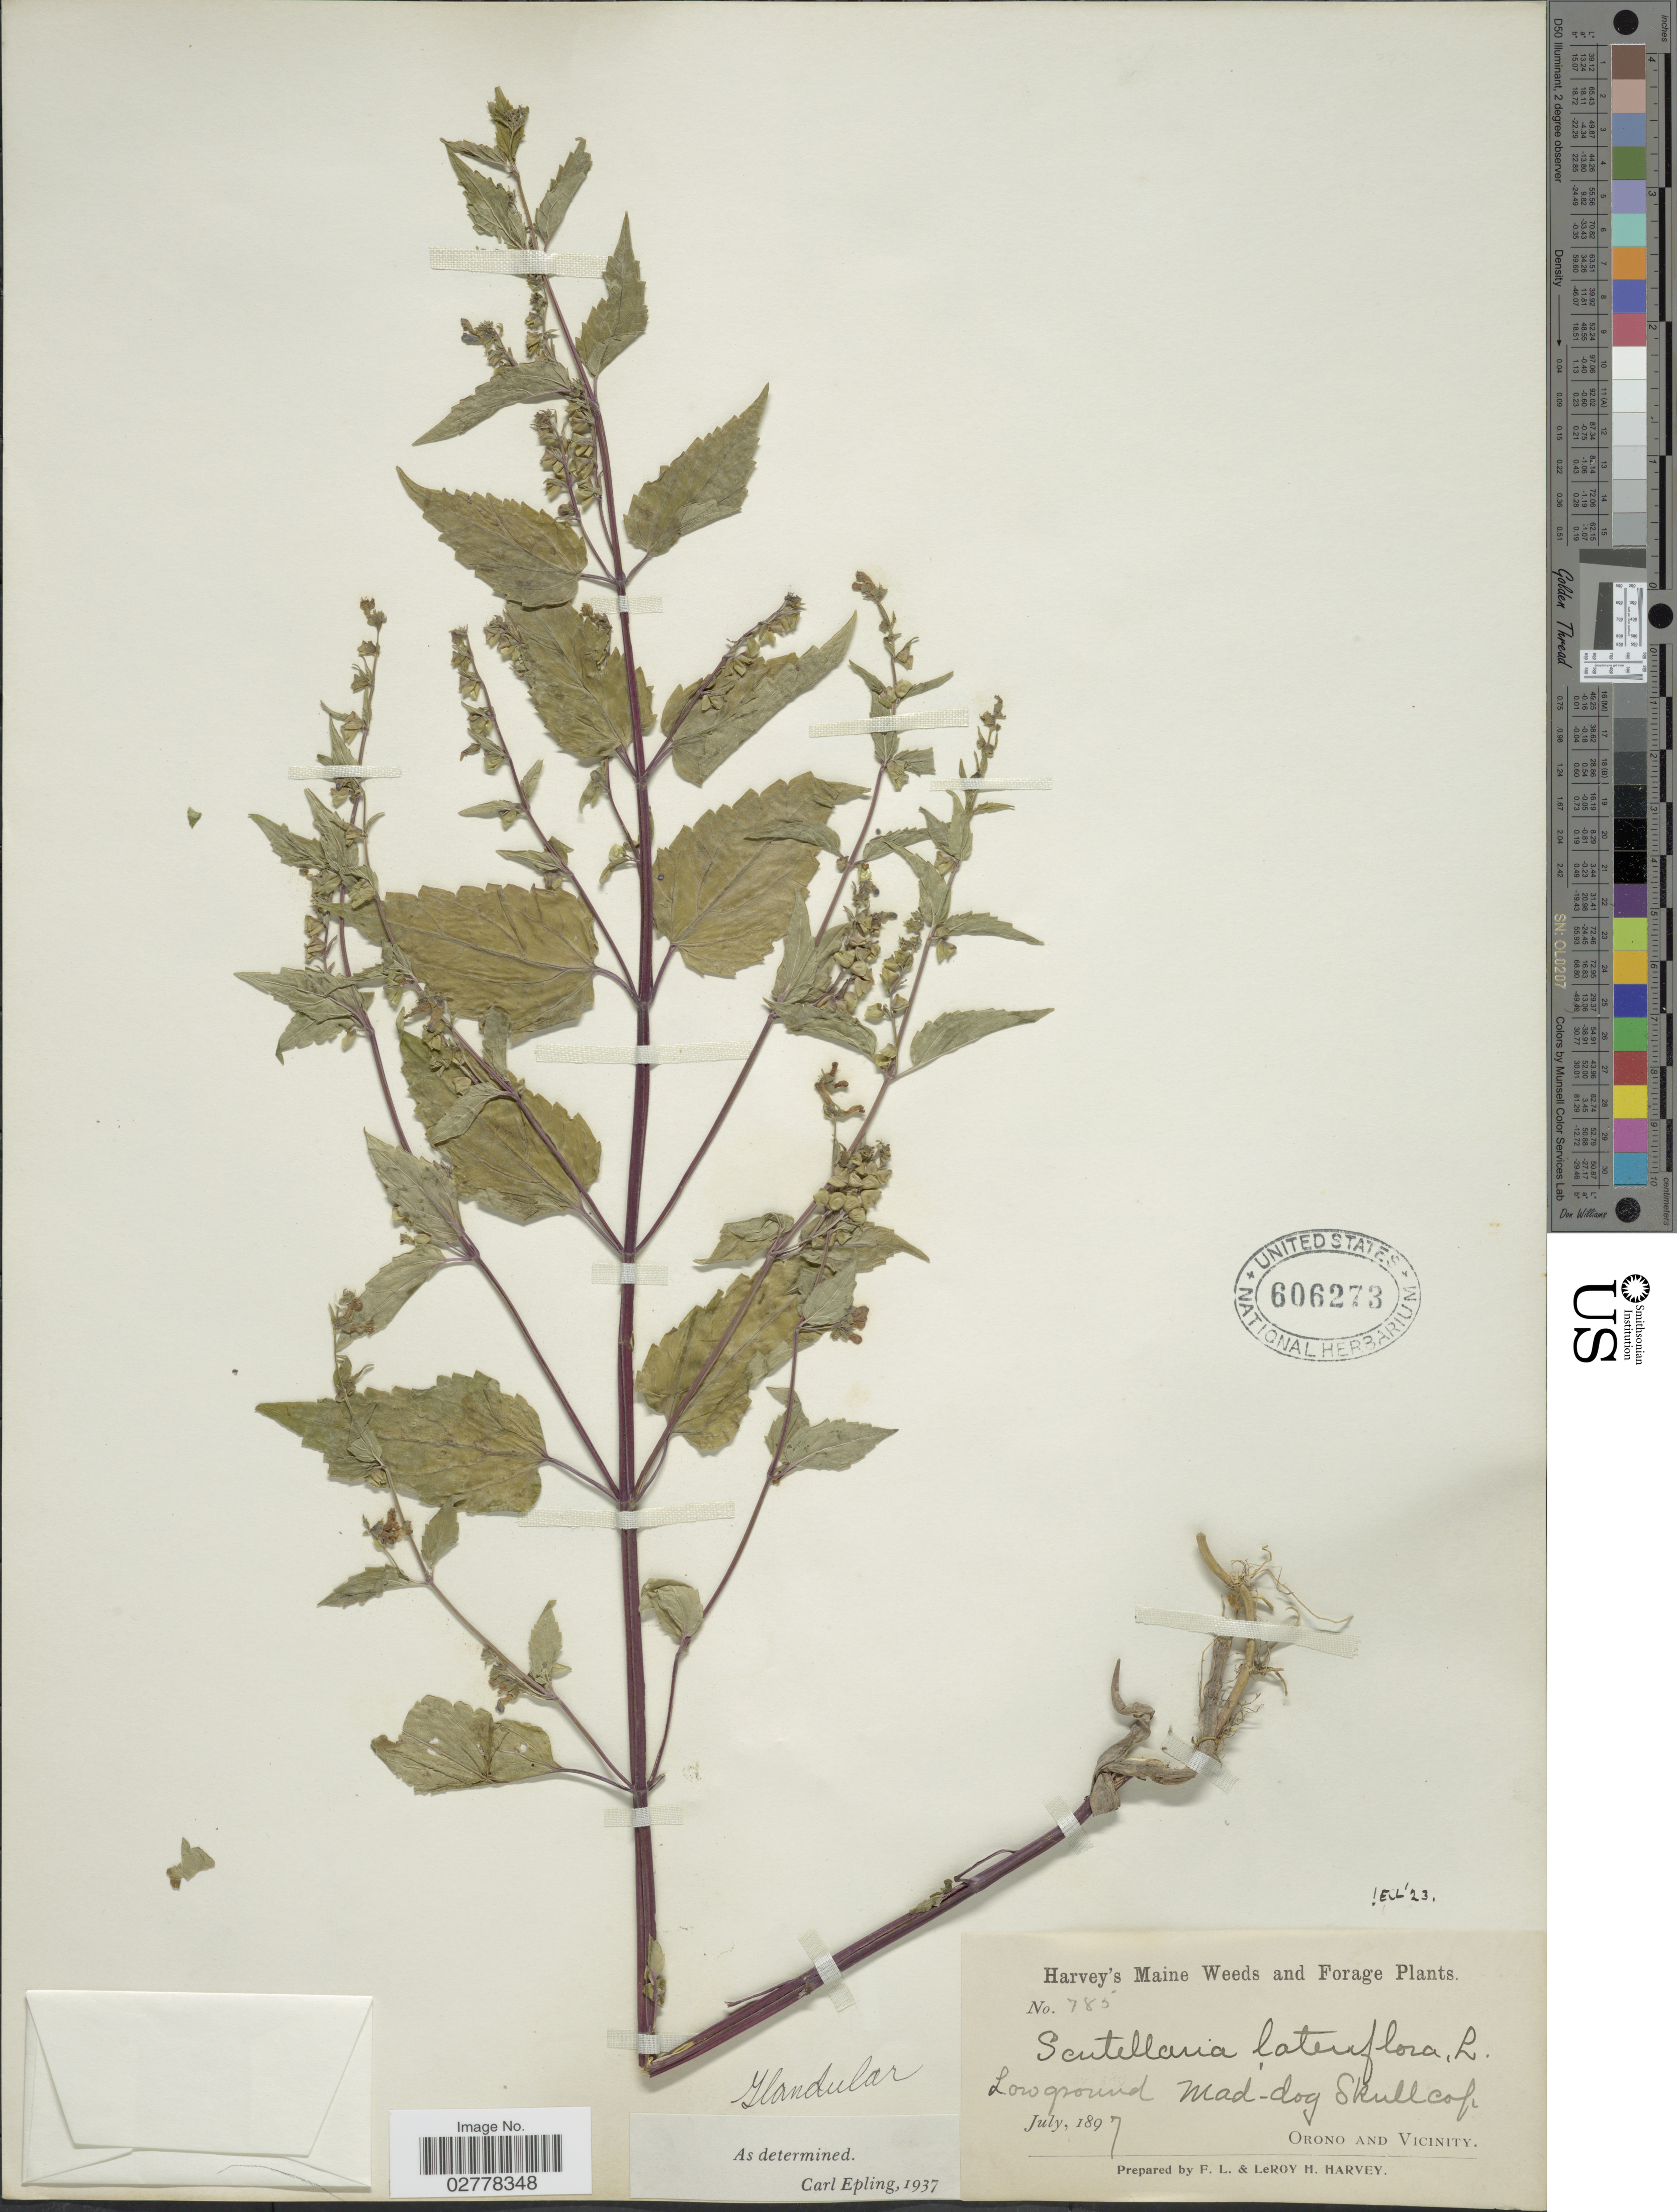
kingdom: Plantae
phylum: Tracheophyta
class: Magnoliopsida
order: Lamiales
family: Lamiaceae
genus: Scutellaria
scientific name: Scutellaria lateriflora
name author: L.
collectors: F. L. Harvey & L. H. Harvey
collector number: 785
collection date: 1897-07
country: United States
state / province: Maine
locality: Orono and vicinity.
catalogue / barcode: US 606273